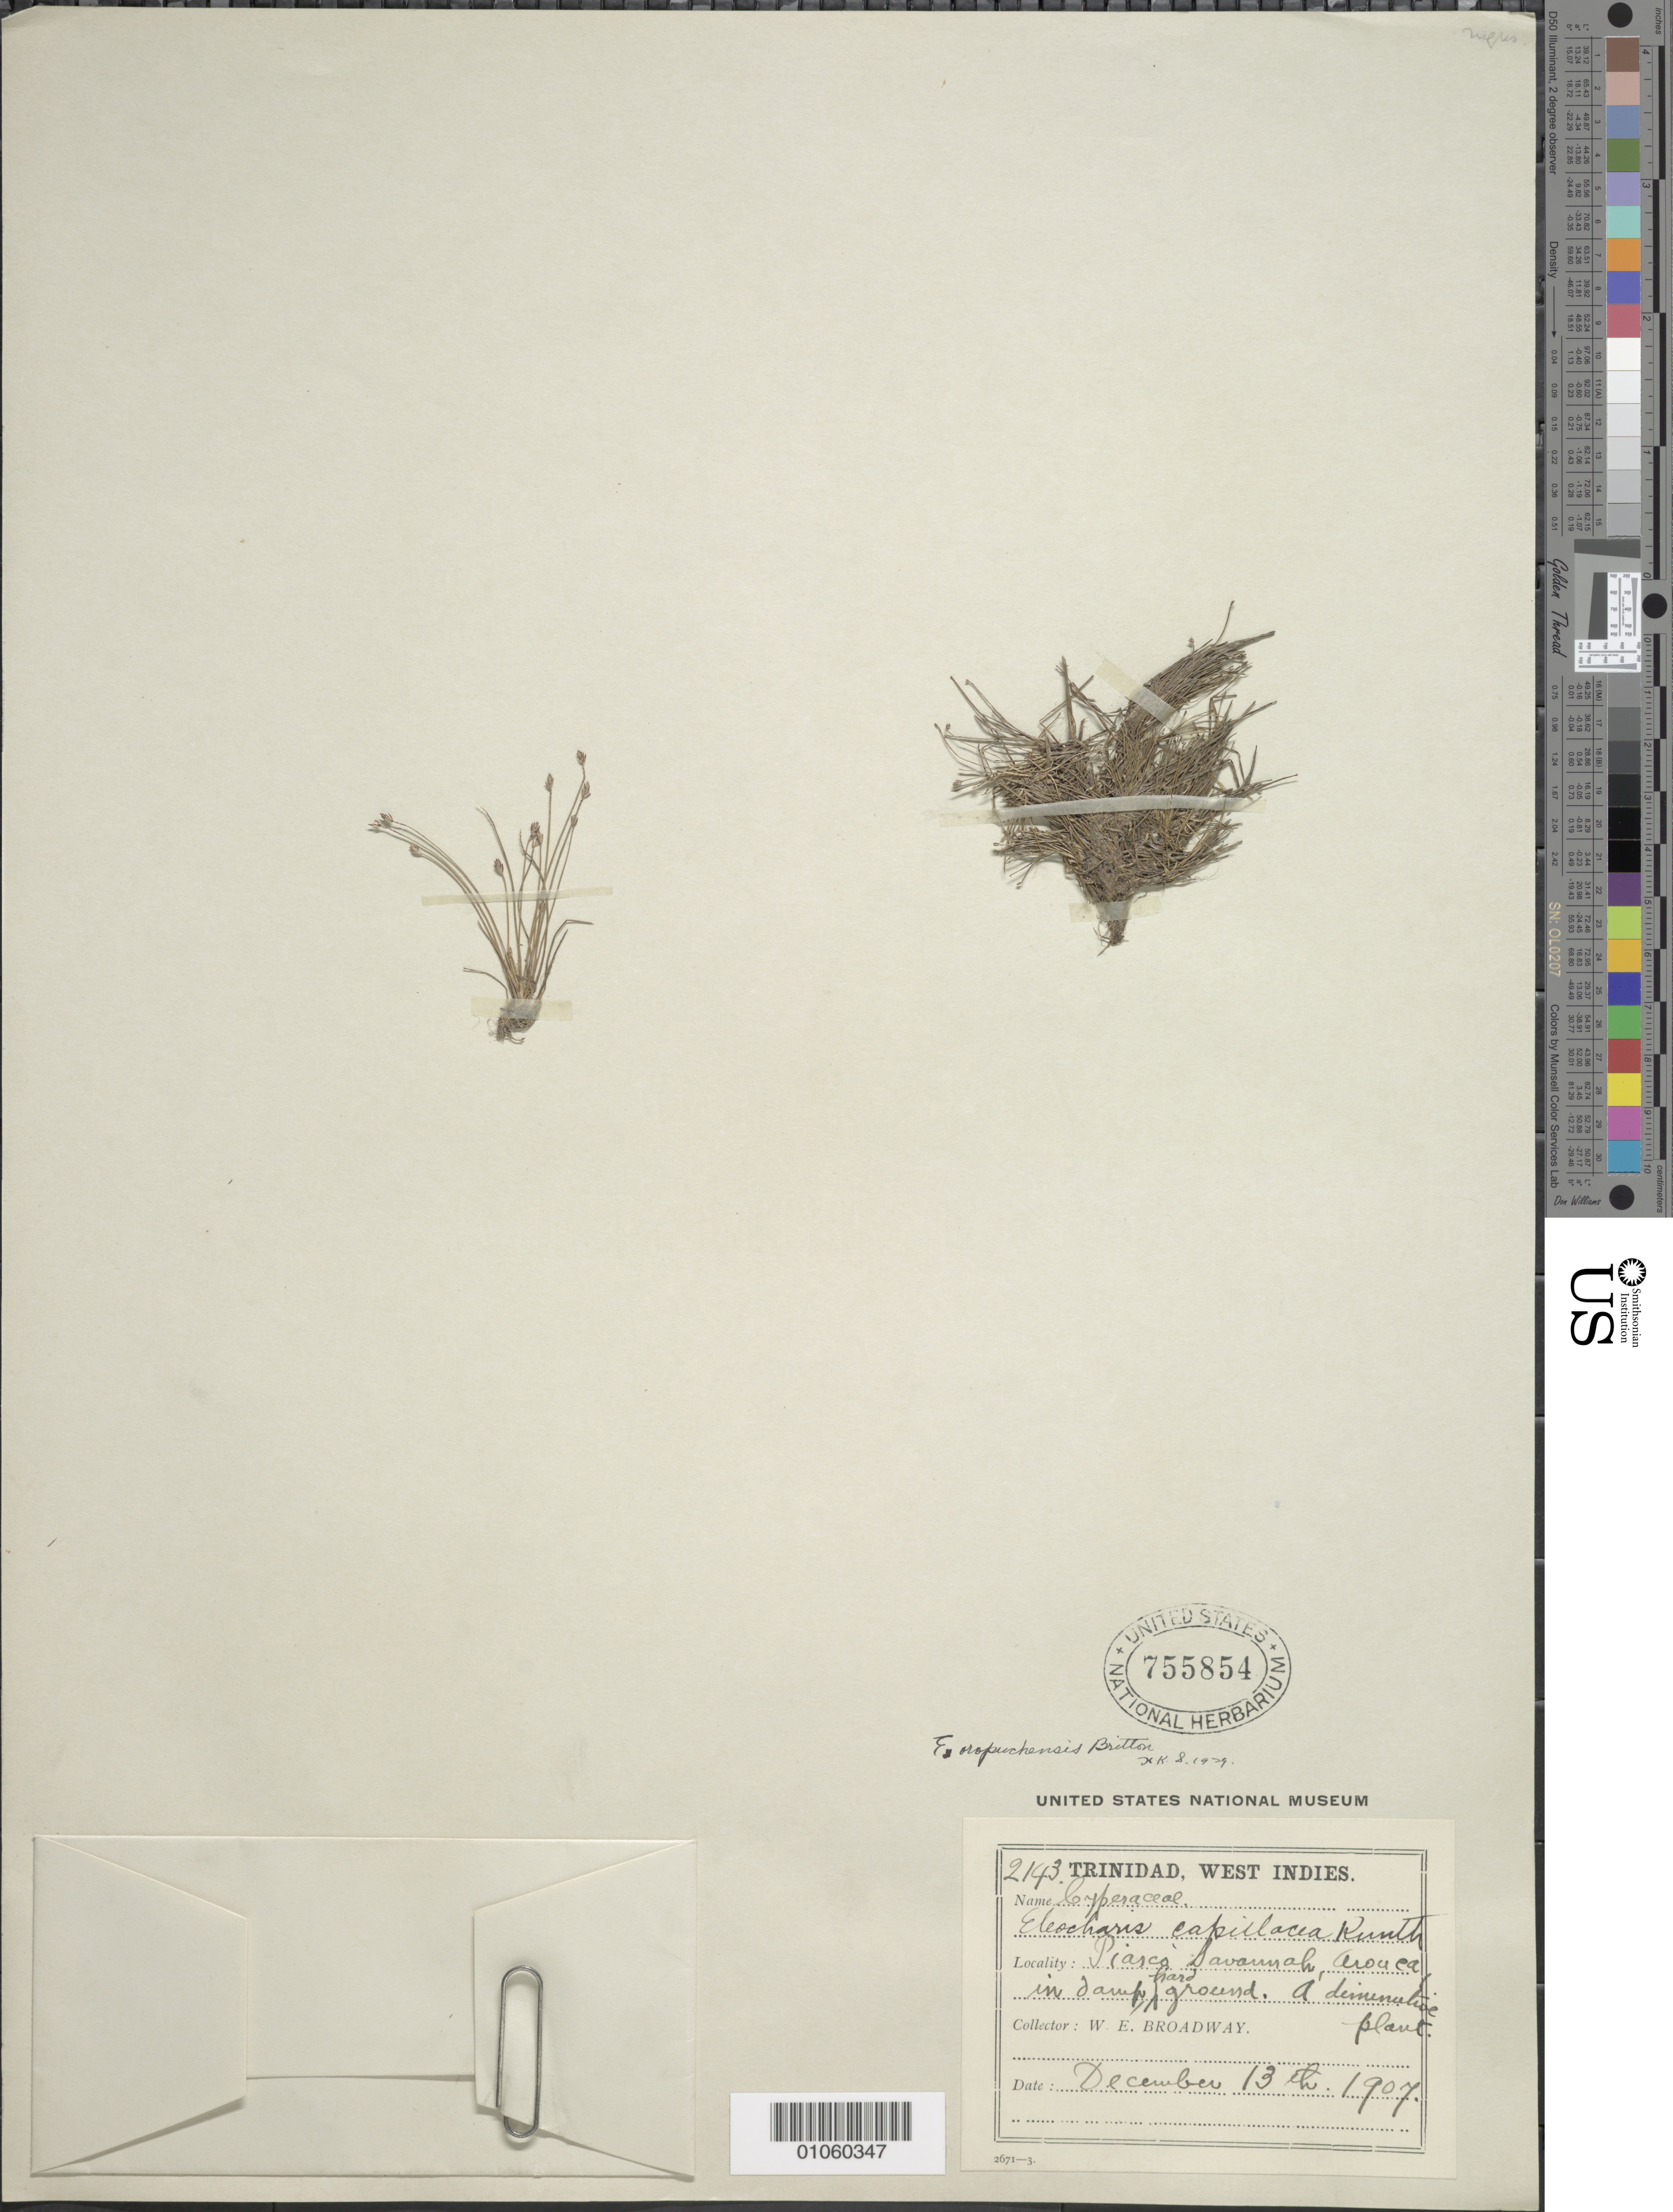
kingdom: Plantae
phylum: Tracheophyta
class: Liliopsida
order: Poales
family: Cyperaceae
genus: Eleocharis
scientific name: Eleocharis oropuchensis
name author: Britton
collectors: W. E. Broadway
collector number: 2143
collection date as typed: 13 Dec 1907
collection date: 1907-12-13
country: Trinidad and Tobago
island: Trinidad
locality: Piarco Savannah, Arouca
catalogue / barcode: US 755854